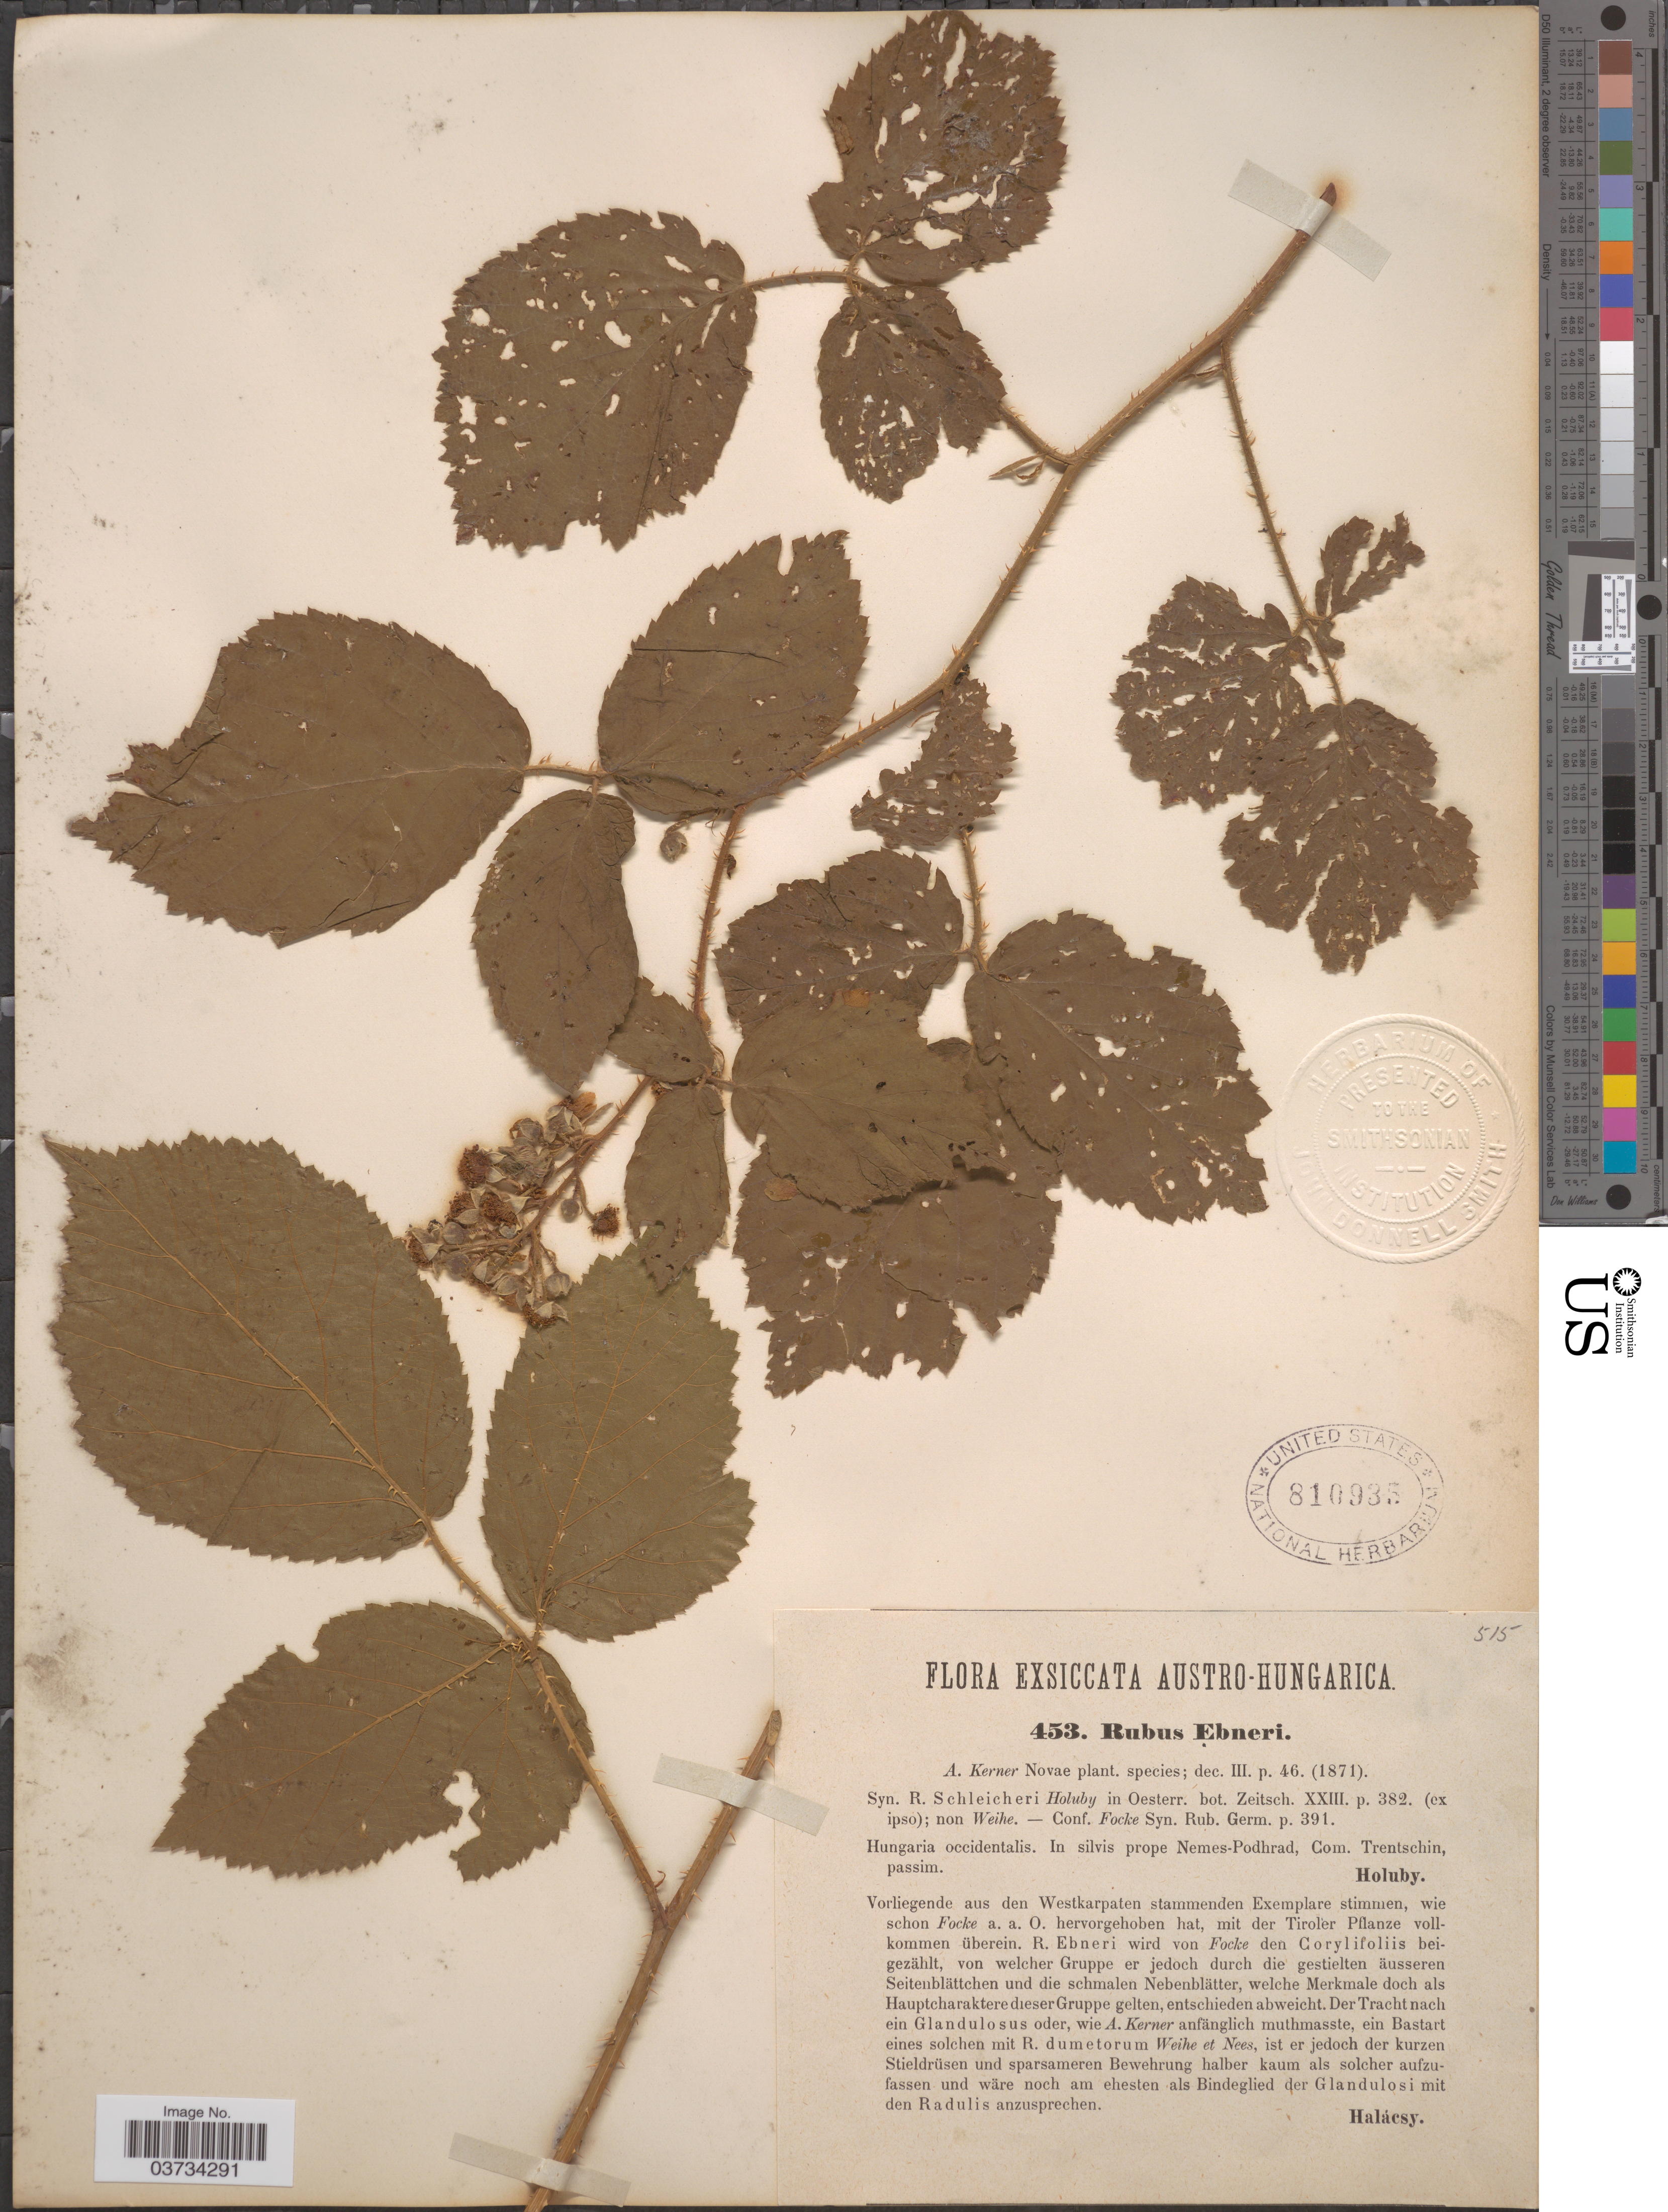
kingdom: Plantae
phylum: Tracheophyta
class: Magnoliopsida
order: Rosales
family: Rosaceae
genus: Rubus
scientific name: Rubus ebneri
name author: A. Kern.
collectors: Holuby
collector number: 453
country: Hungary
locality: Austro-Hungarica. Hungaria occidentalis. In silvis prope Nemes-Podhrad, Com. Trentschin, passim.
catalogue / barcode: US 810935